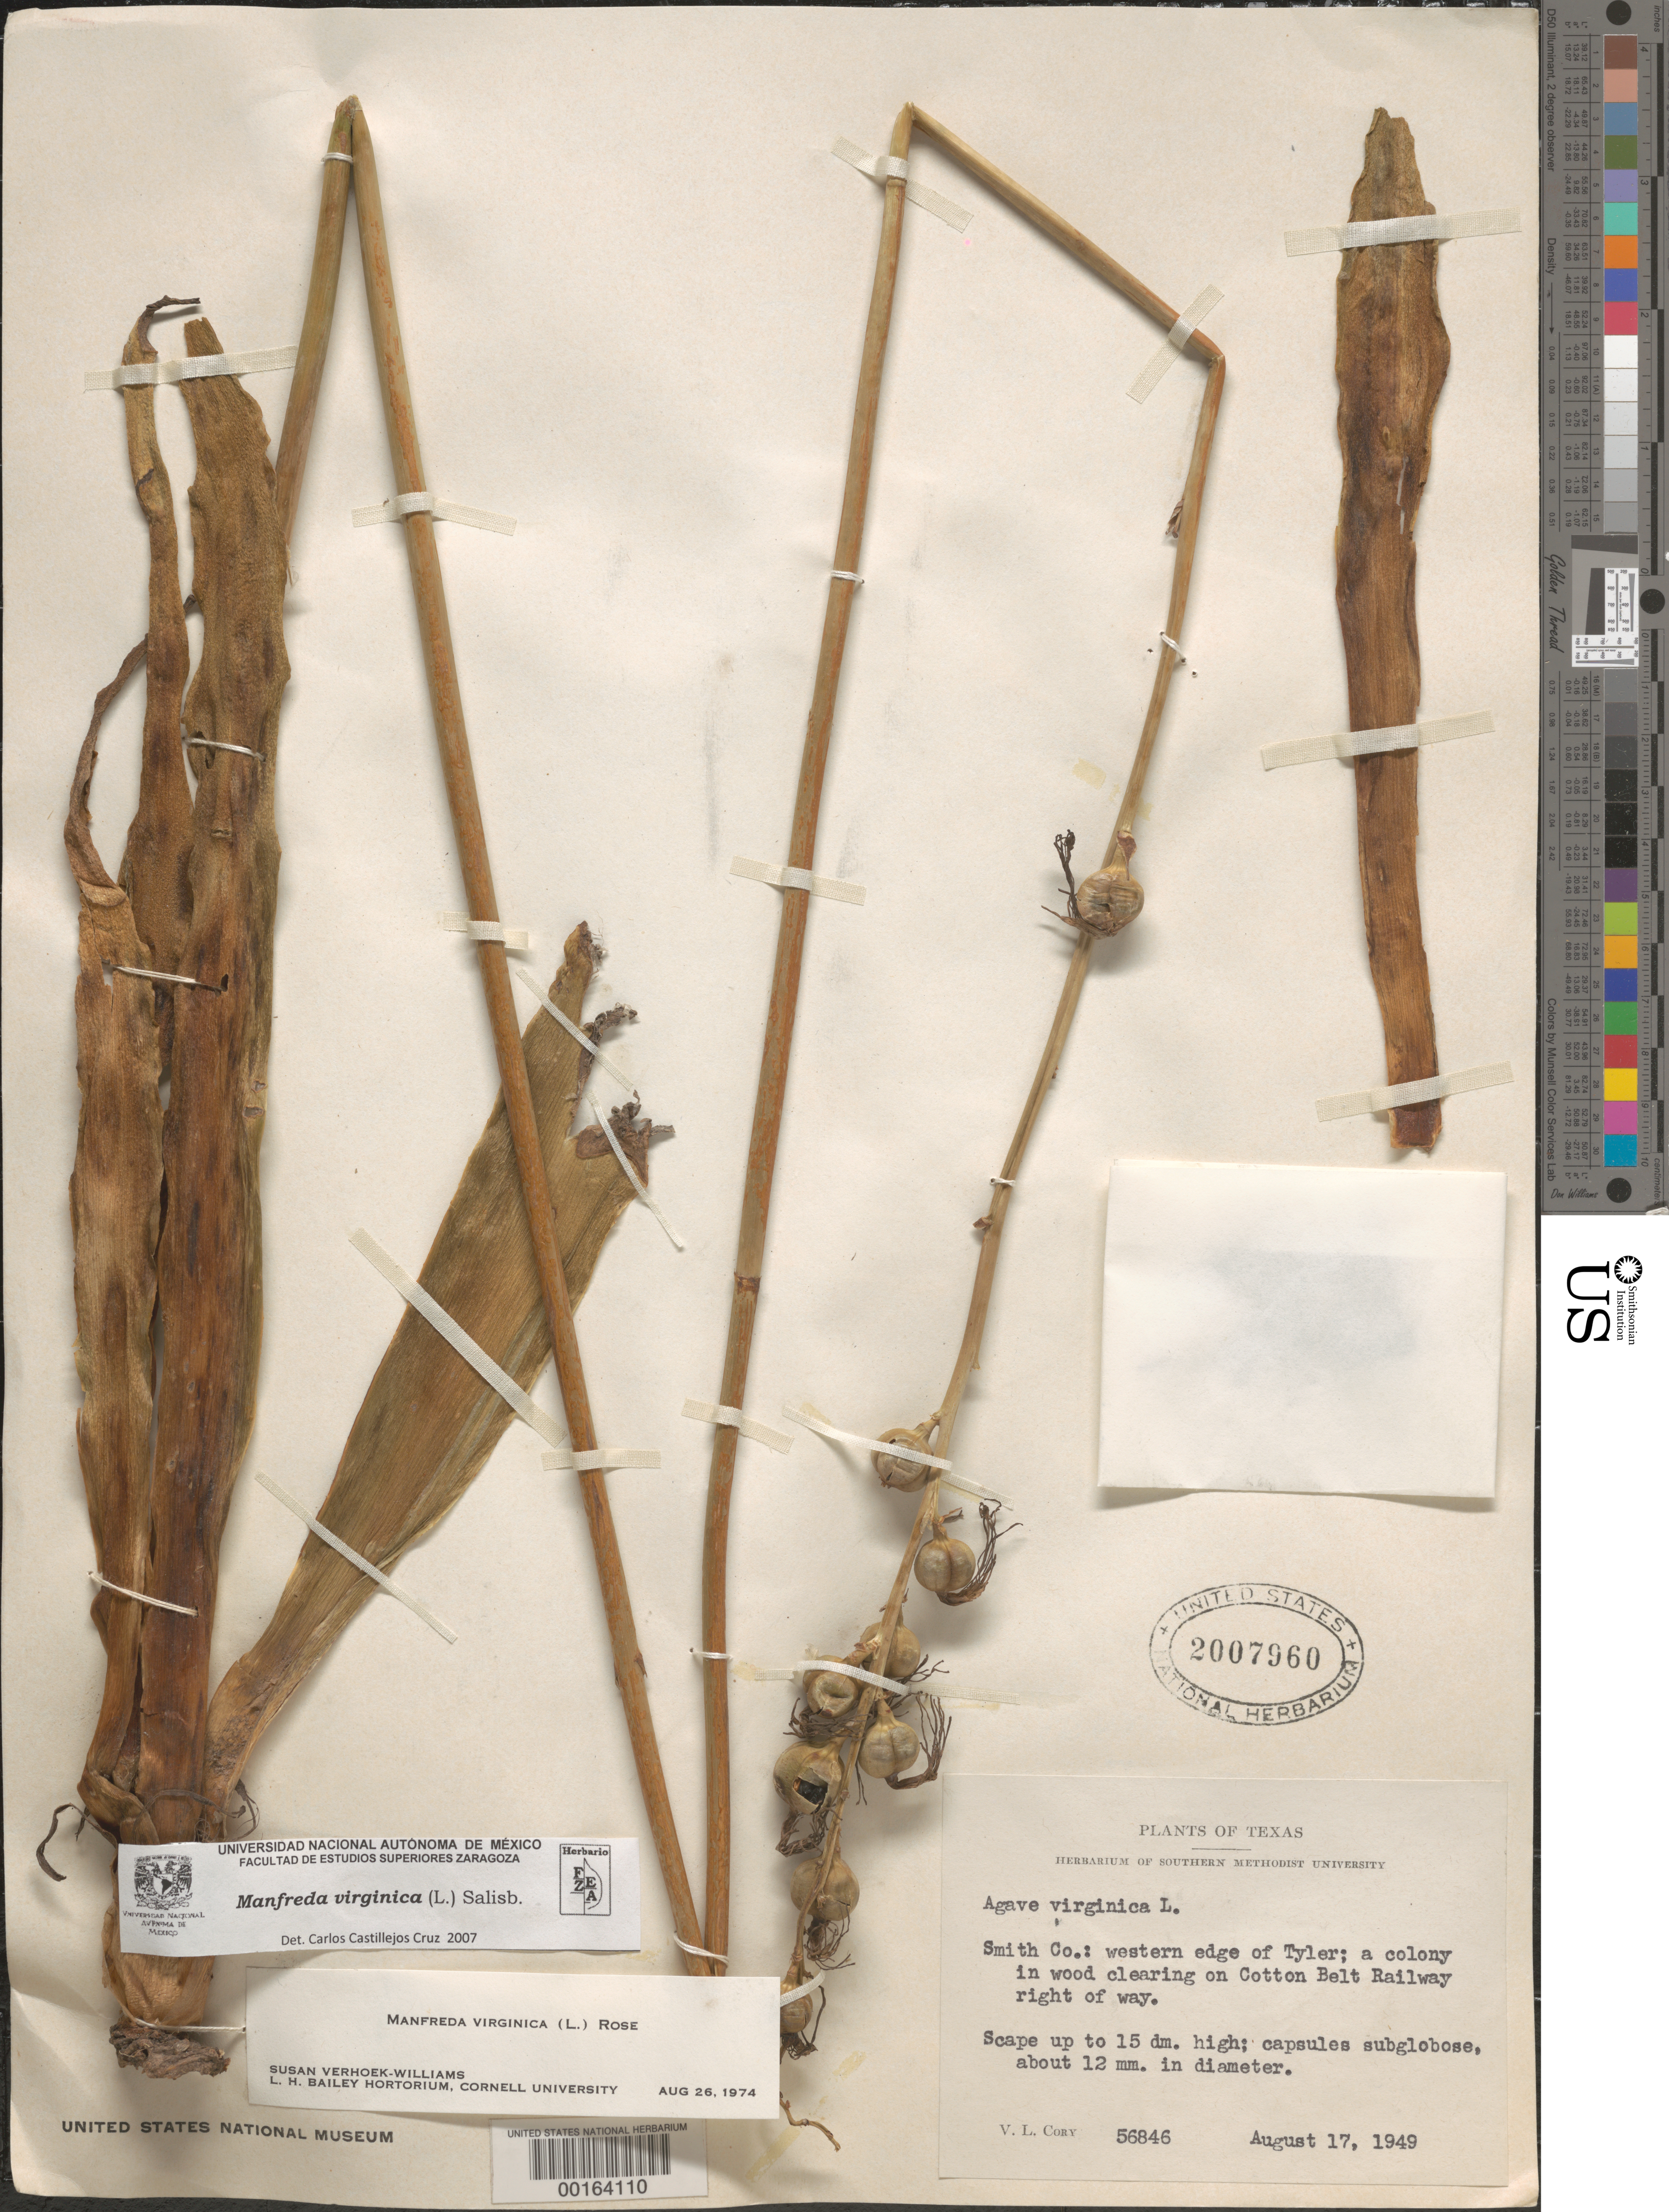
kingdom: Plantae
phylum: Tracheophyta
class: Liliopsida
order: Asparagales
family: Asparagaceae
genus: Manfreda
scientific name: Manfreda virginica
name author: (L.) Salisb. ex Rose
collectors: V. Cory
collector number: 56846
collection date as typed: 17 Aug 1949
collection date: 1949-08-17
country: United States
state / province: Texas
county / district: Smith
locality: Western edge of tyler; on cotton belt railway right of way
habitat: In wood clearing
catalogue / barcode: US 2007960